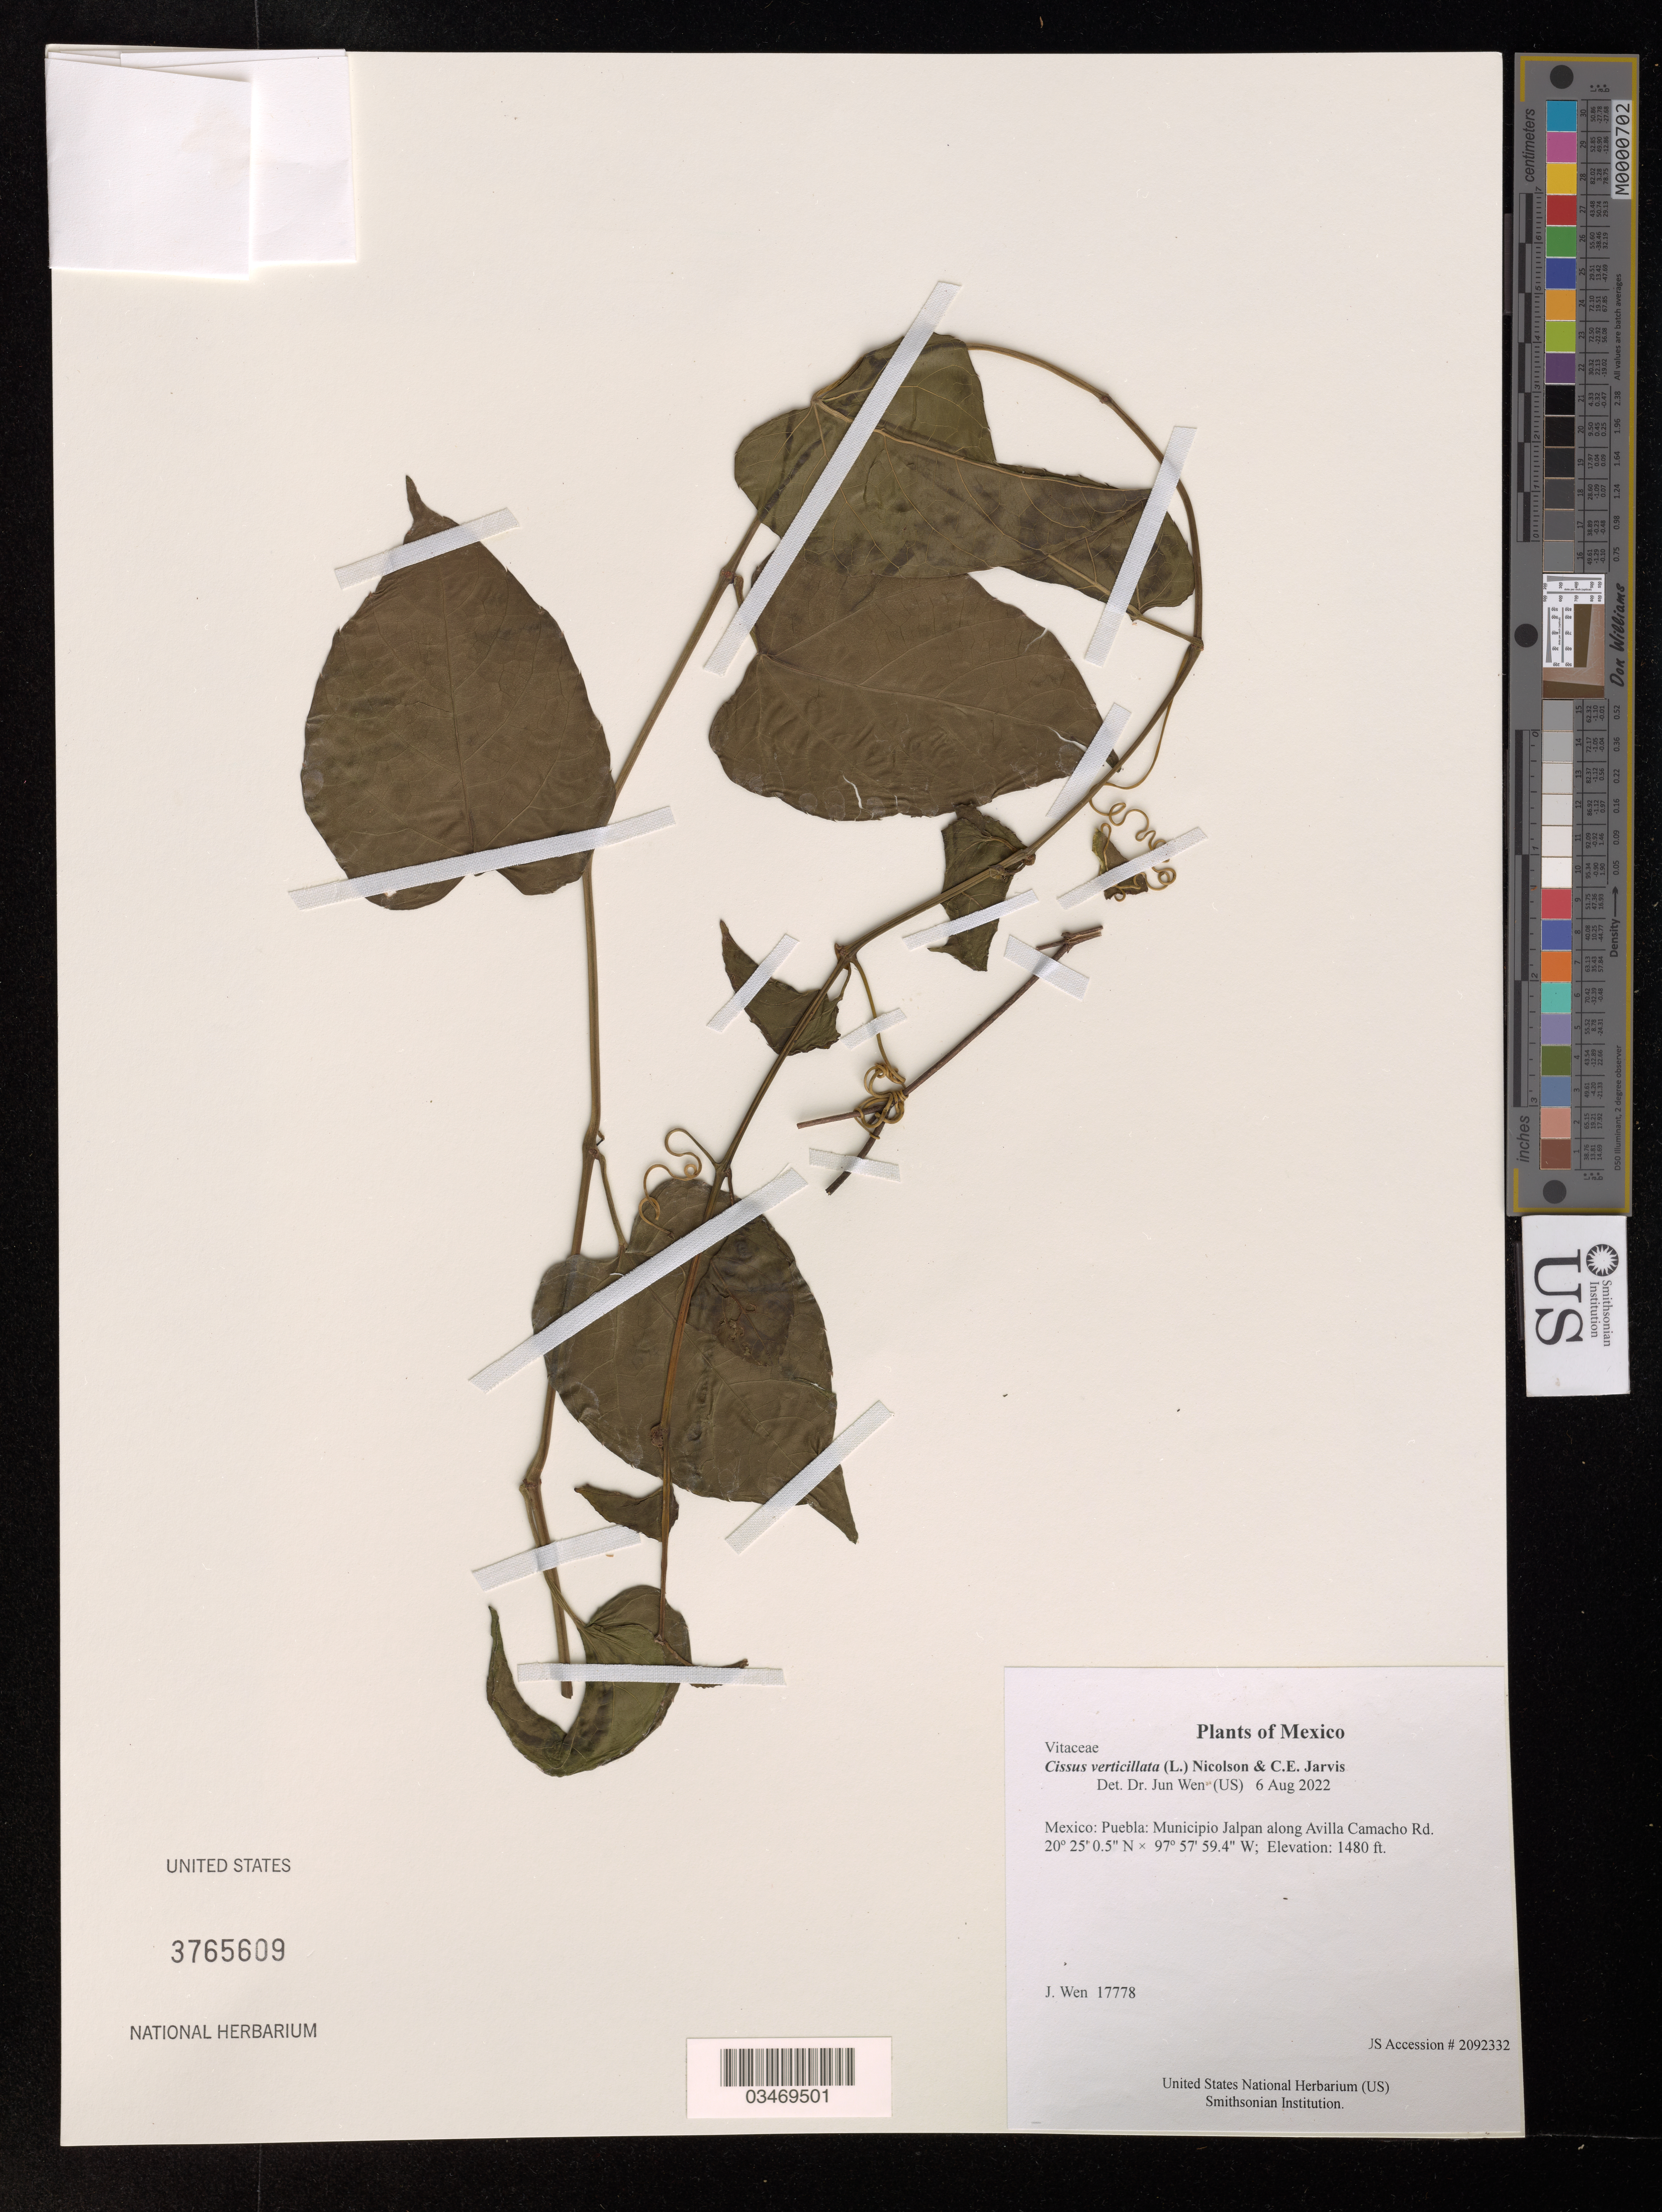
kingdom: Plantae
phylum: Tracheophyta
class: Magnoliopsida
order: Vitales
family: Vitaceae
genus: Cissus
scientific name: Cissus verticillata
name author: (L.) Nicolson & C.E. Jarvis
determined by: Wen, Jun, (BOT), Smithsonian Institution - National Museum of Natural History (UNITED STATES)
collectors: J. Wen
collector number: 17778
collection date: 2022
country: Mexico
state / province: Puebla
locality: Municipio Jalpan along Avilla Camacho Rd.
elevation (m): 451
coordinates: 20 25.009 N, 97 57.990 W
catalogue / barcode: US 3765609